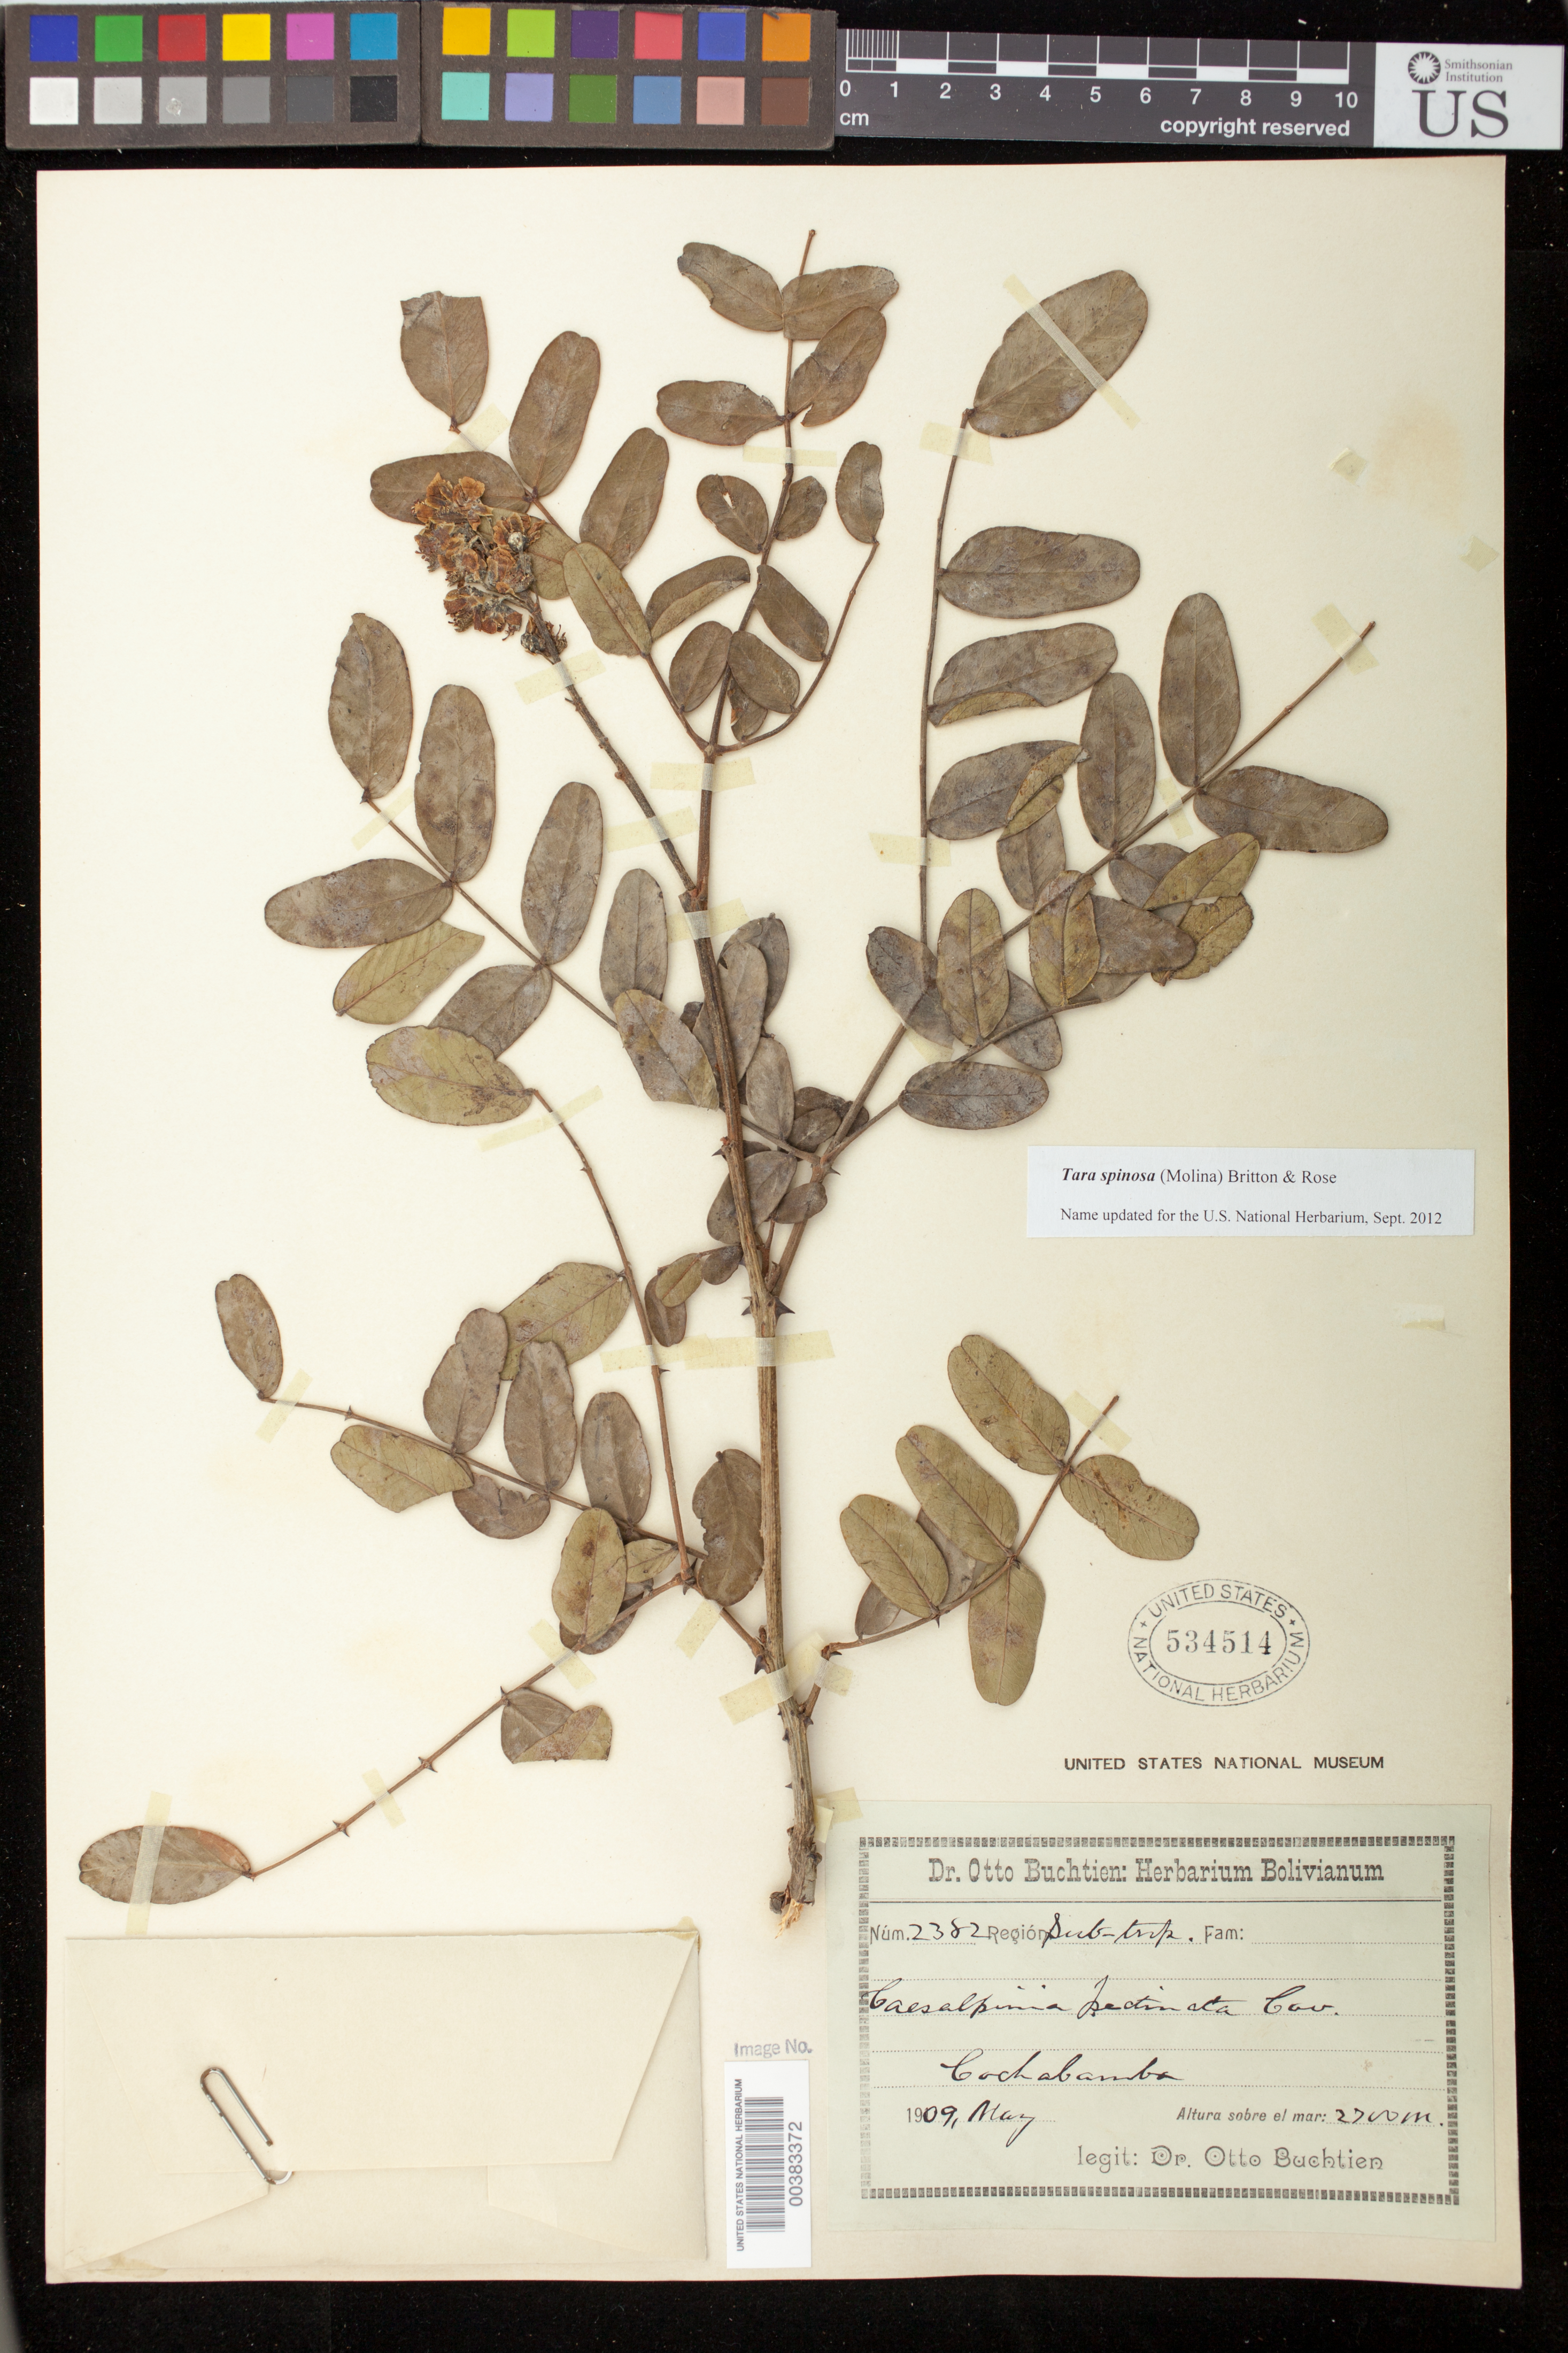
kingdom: Plantae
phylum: Tracheophyta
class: Magnoliopsida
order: Fabales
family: Fabaceae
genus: Tara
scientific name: Tara spinosa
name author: (Molina) Britton & Rose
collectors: O. Buchtien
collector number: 2382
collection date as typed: May 1909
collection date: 1909-05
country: Bolivia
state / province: Cochabamba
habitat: Region sub-trop.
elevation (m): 2700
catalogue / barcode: US 534514